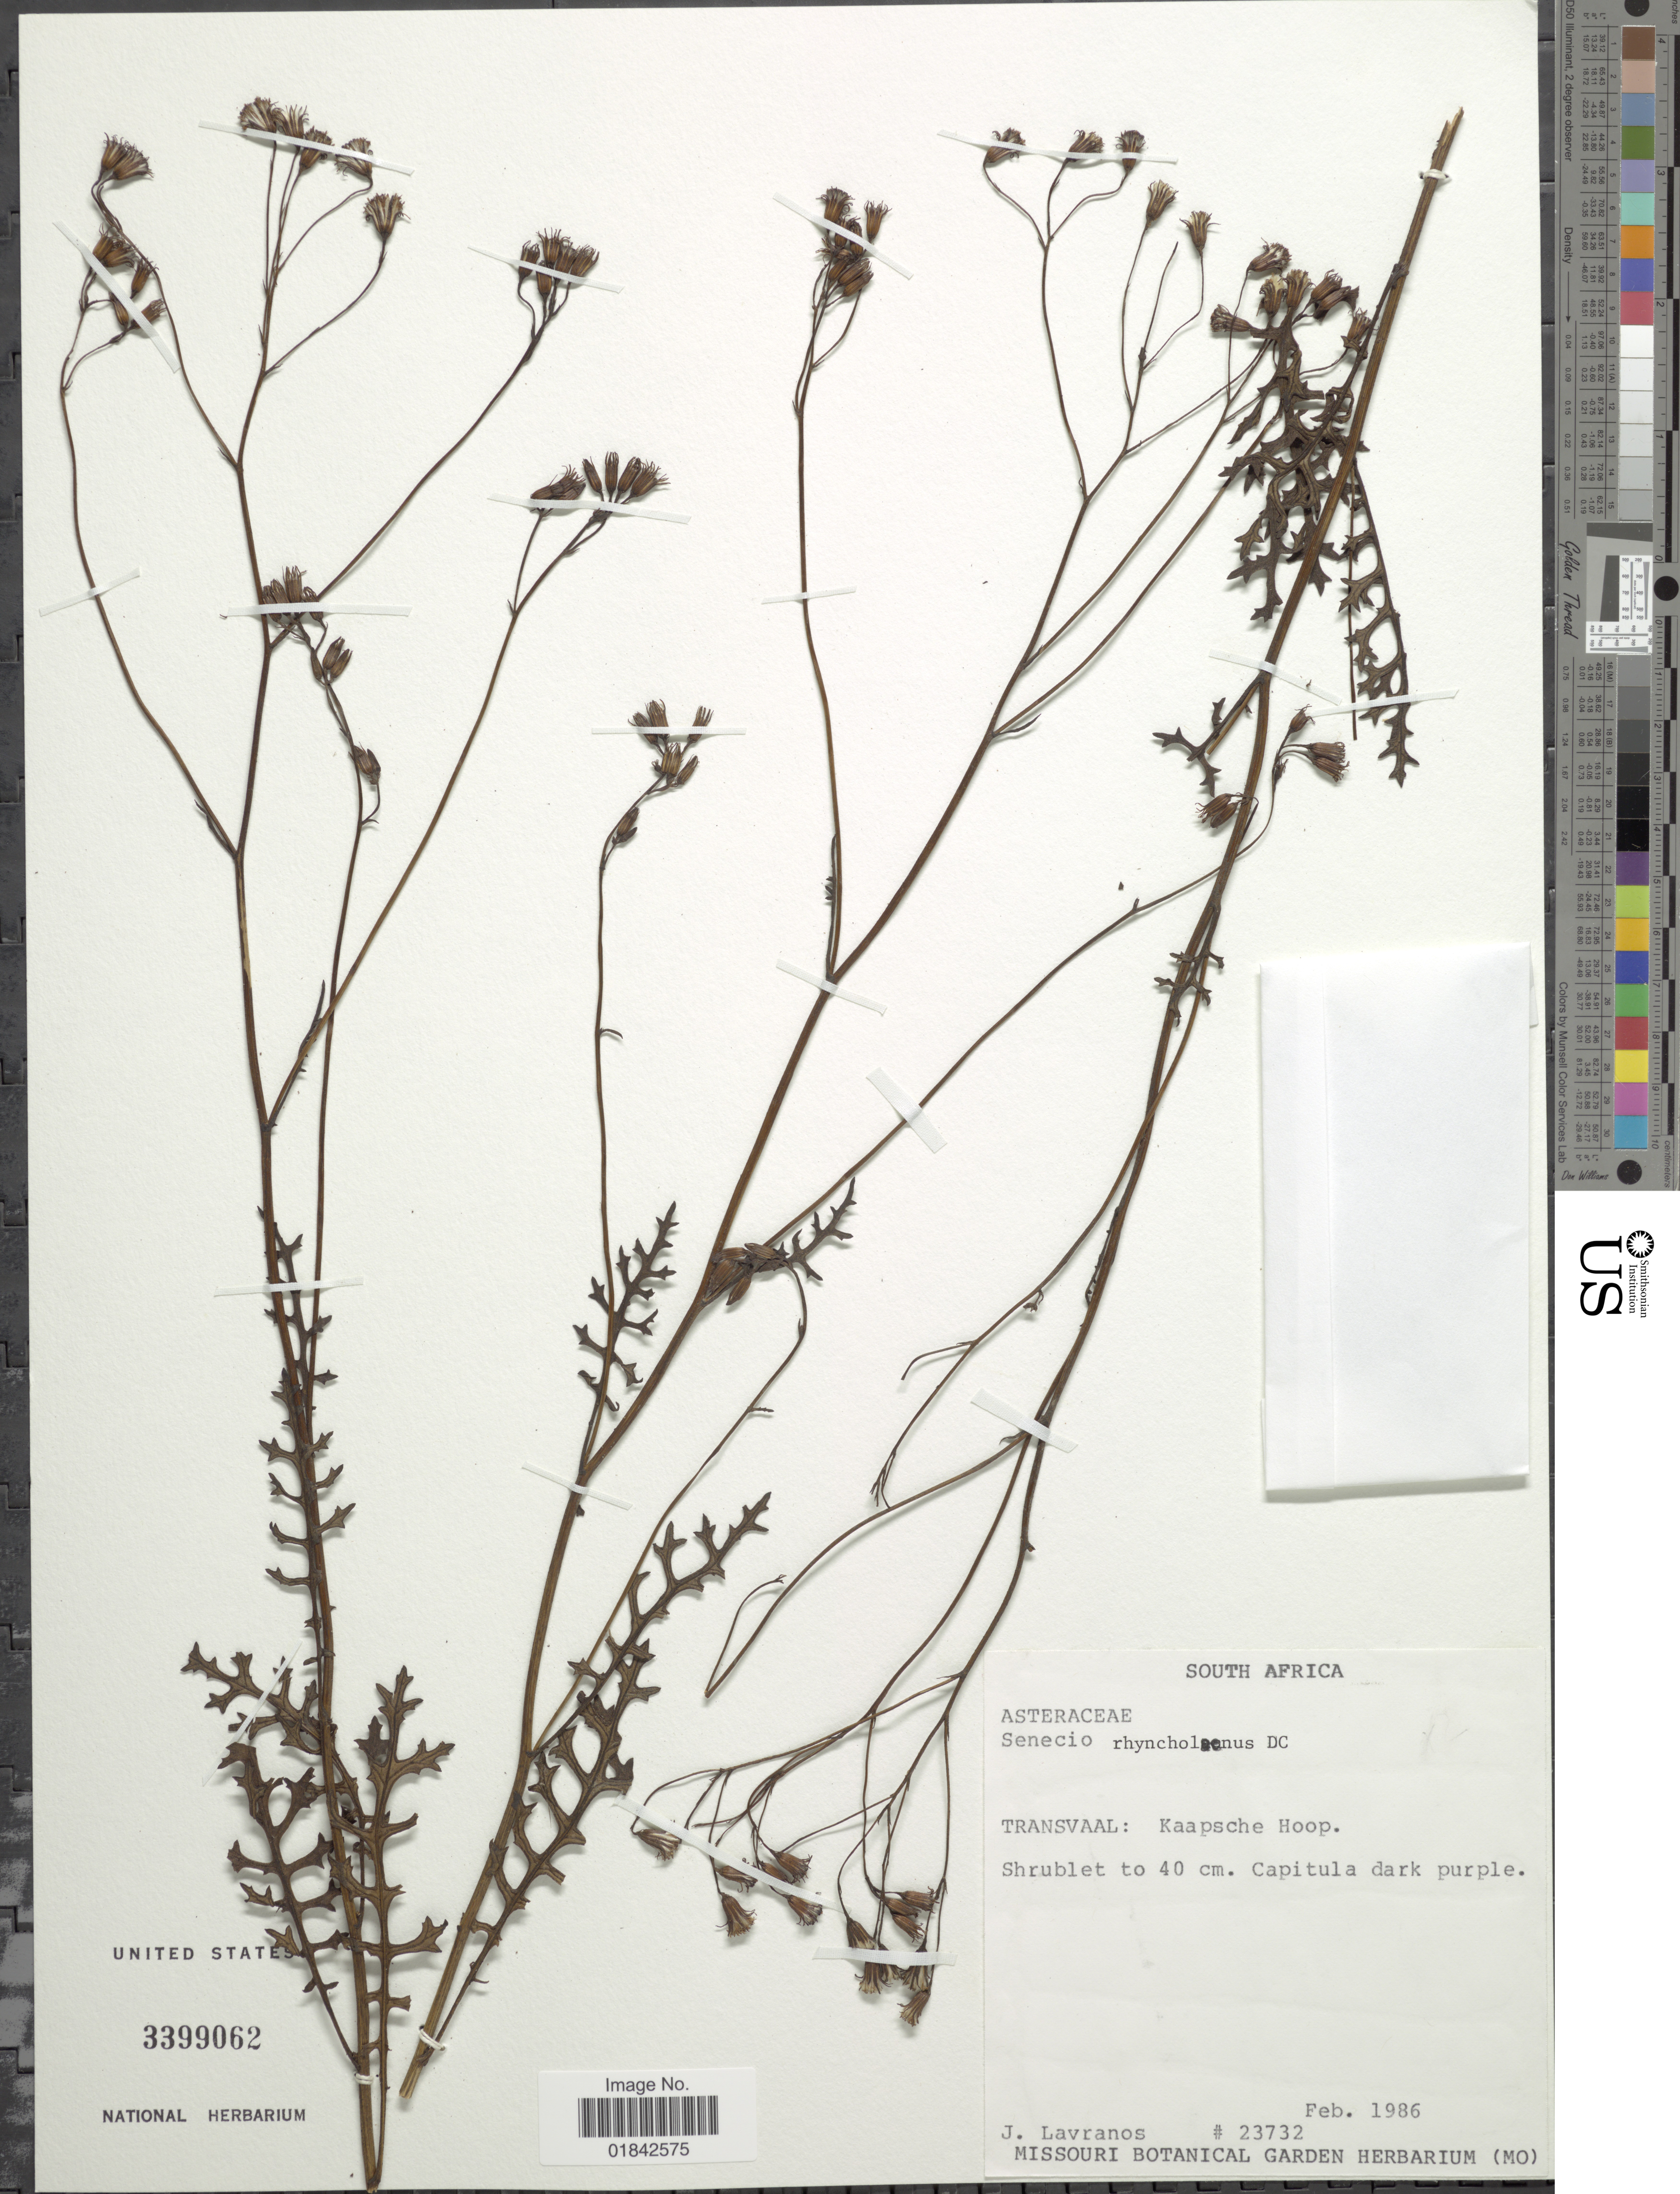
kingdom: Plantae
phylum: Tracheophyta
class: Magnoliopsida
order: Asterales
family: Asteraceae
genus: Senecio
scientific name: Senecio rhyncholaenus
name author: DC.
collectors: J. Lavranos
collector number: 23732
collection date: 1986-02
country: South Africa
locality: Transvaal: Kaapsche Hoop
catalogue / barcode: US 3399062